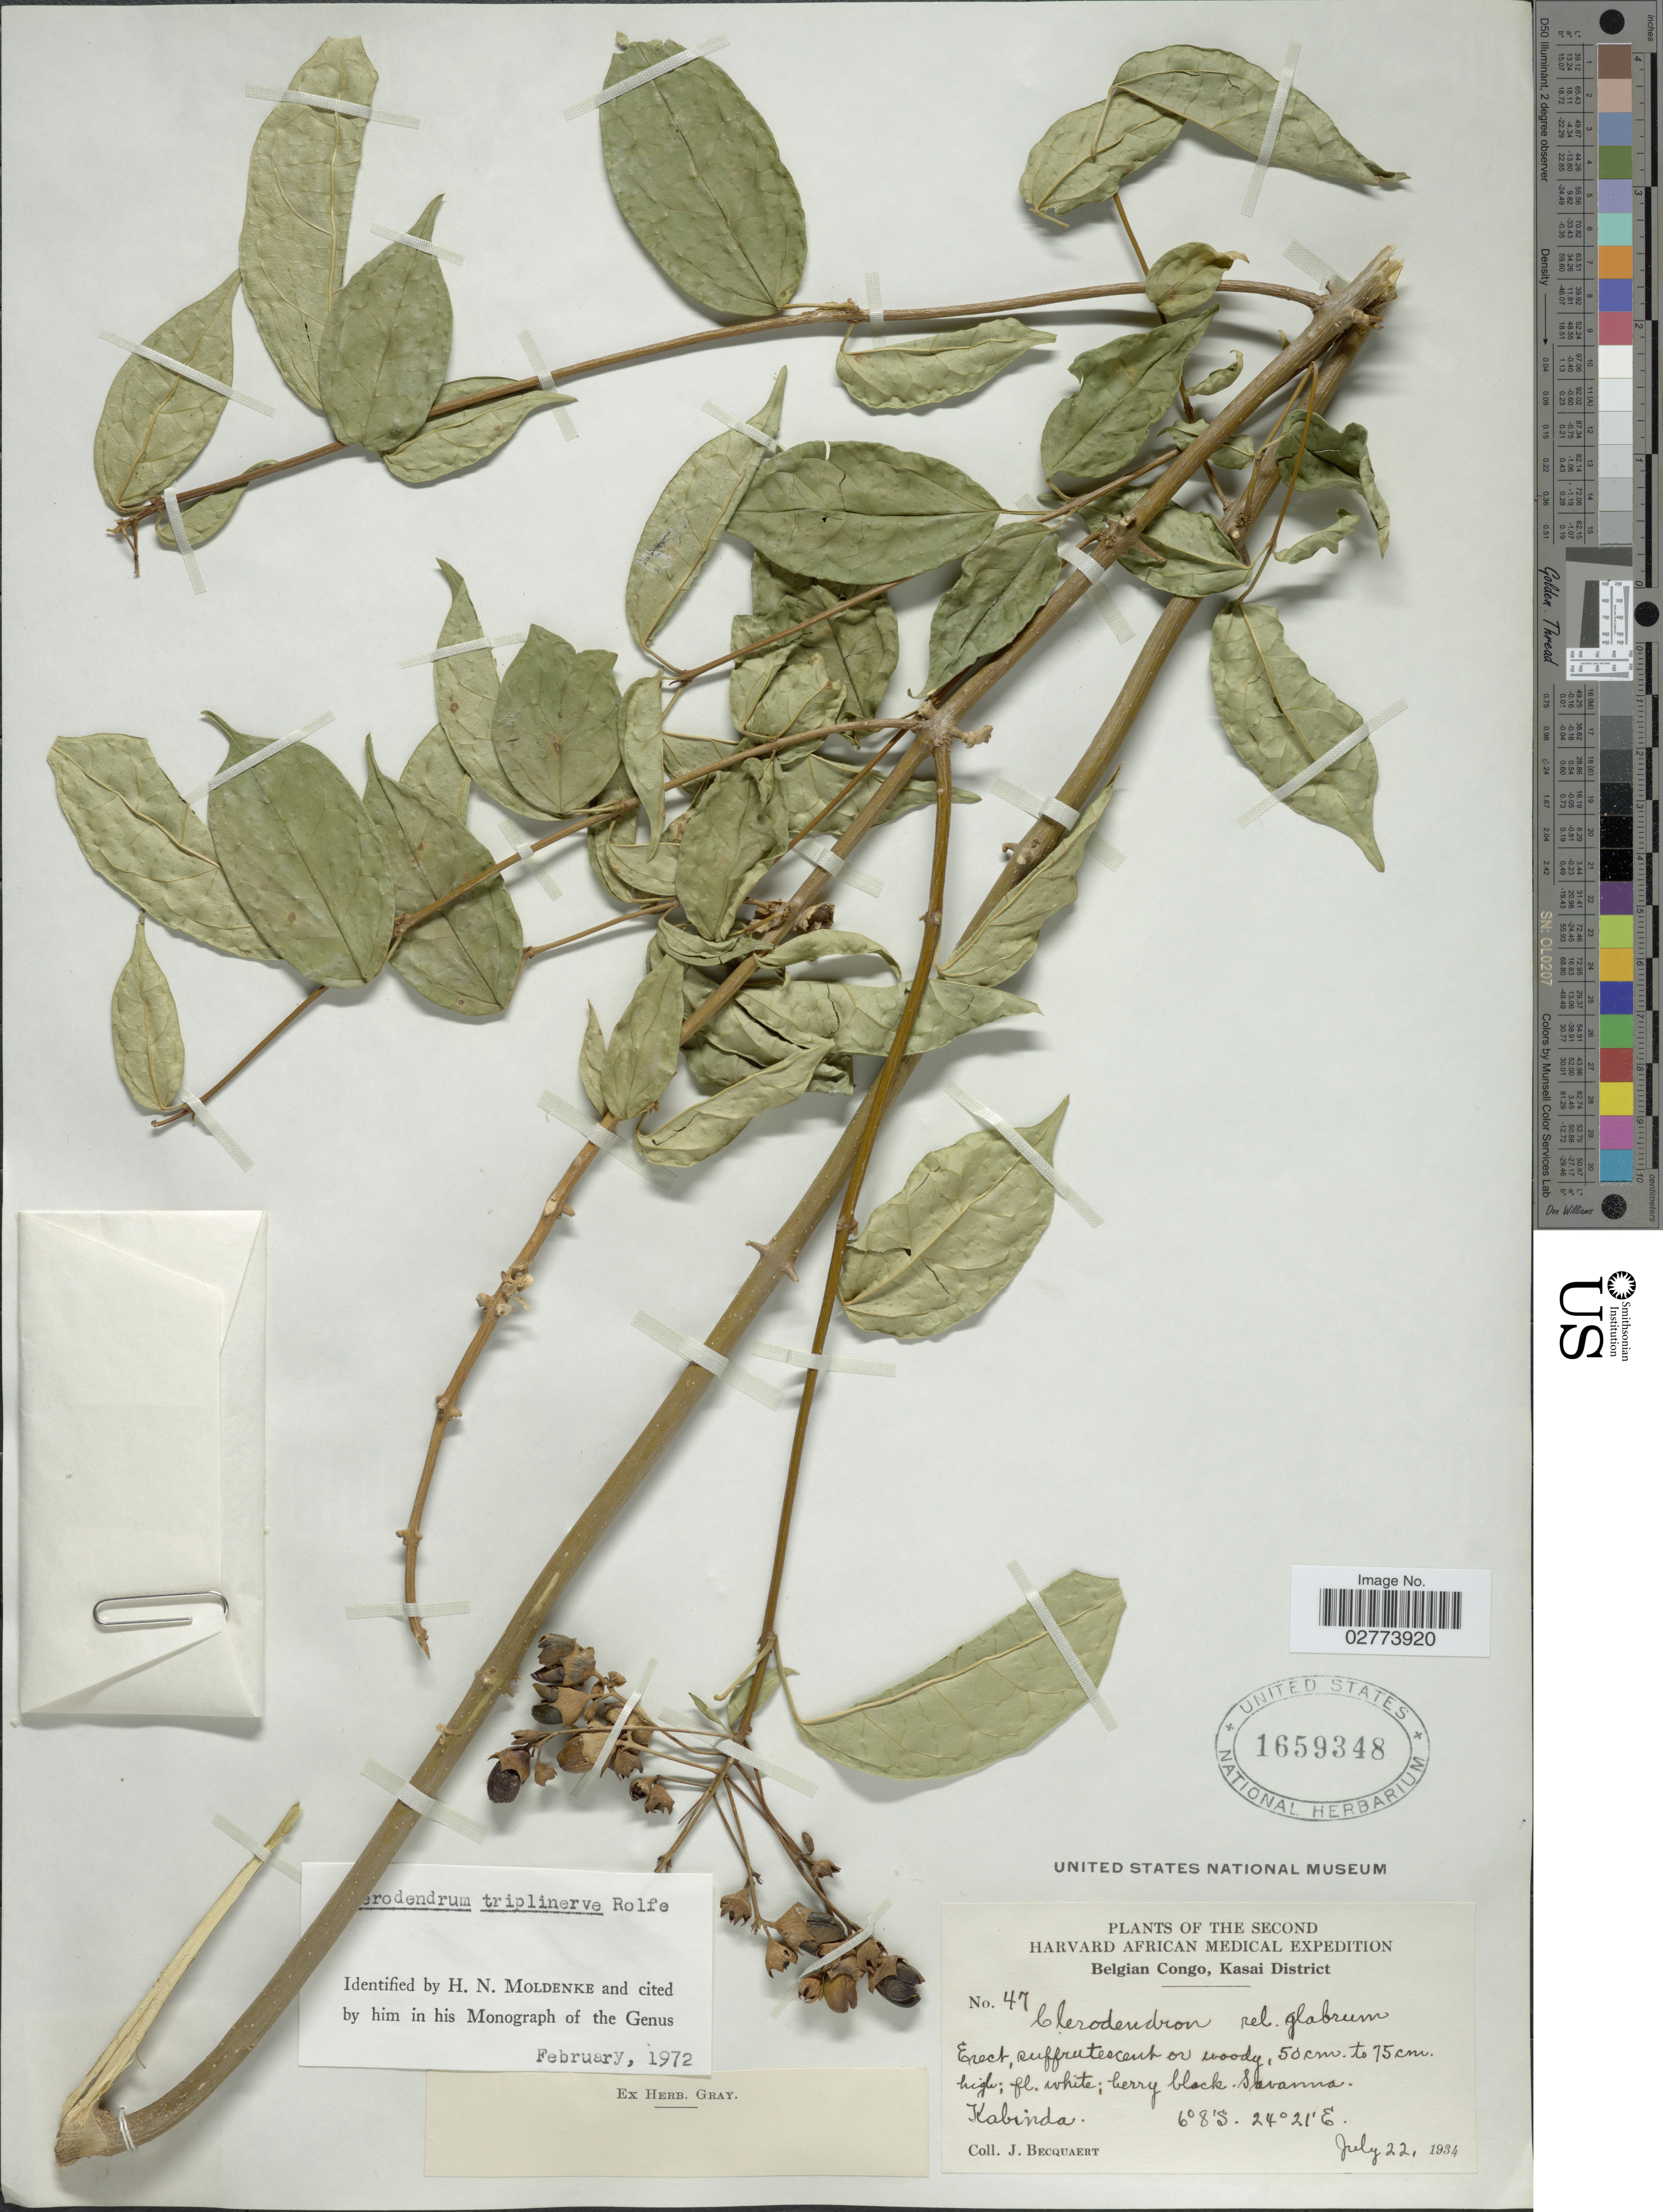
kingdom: Plantae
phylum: Tracheophyta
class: Magnoliopsida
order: Lamiales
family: Lamiaceae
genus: Clerodendrum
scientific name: Clerodendrum triplinerve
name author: Rolfe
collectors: J. Bequaert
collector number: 47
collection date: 1934-07-22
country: Congo, Democratic Republic of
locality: Second Harvard African Medical. Kasai District. Kabinda.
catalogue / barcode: US 1659348